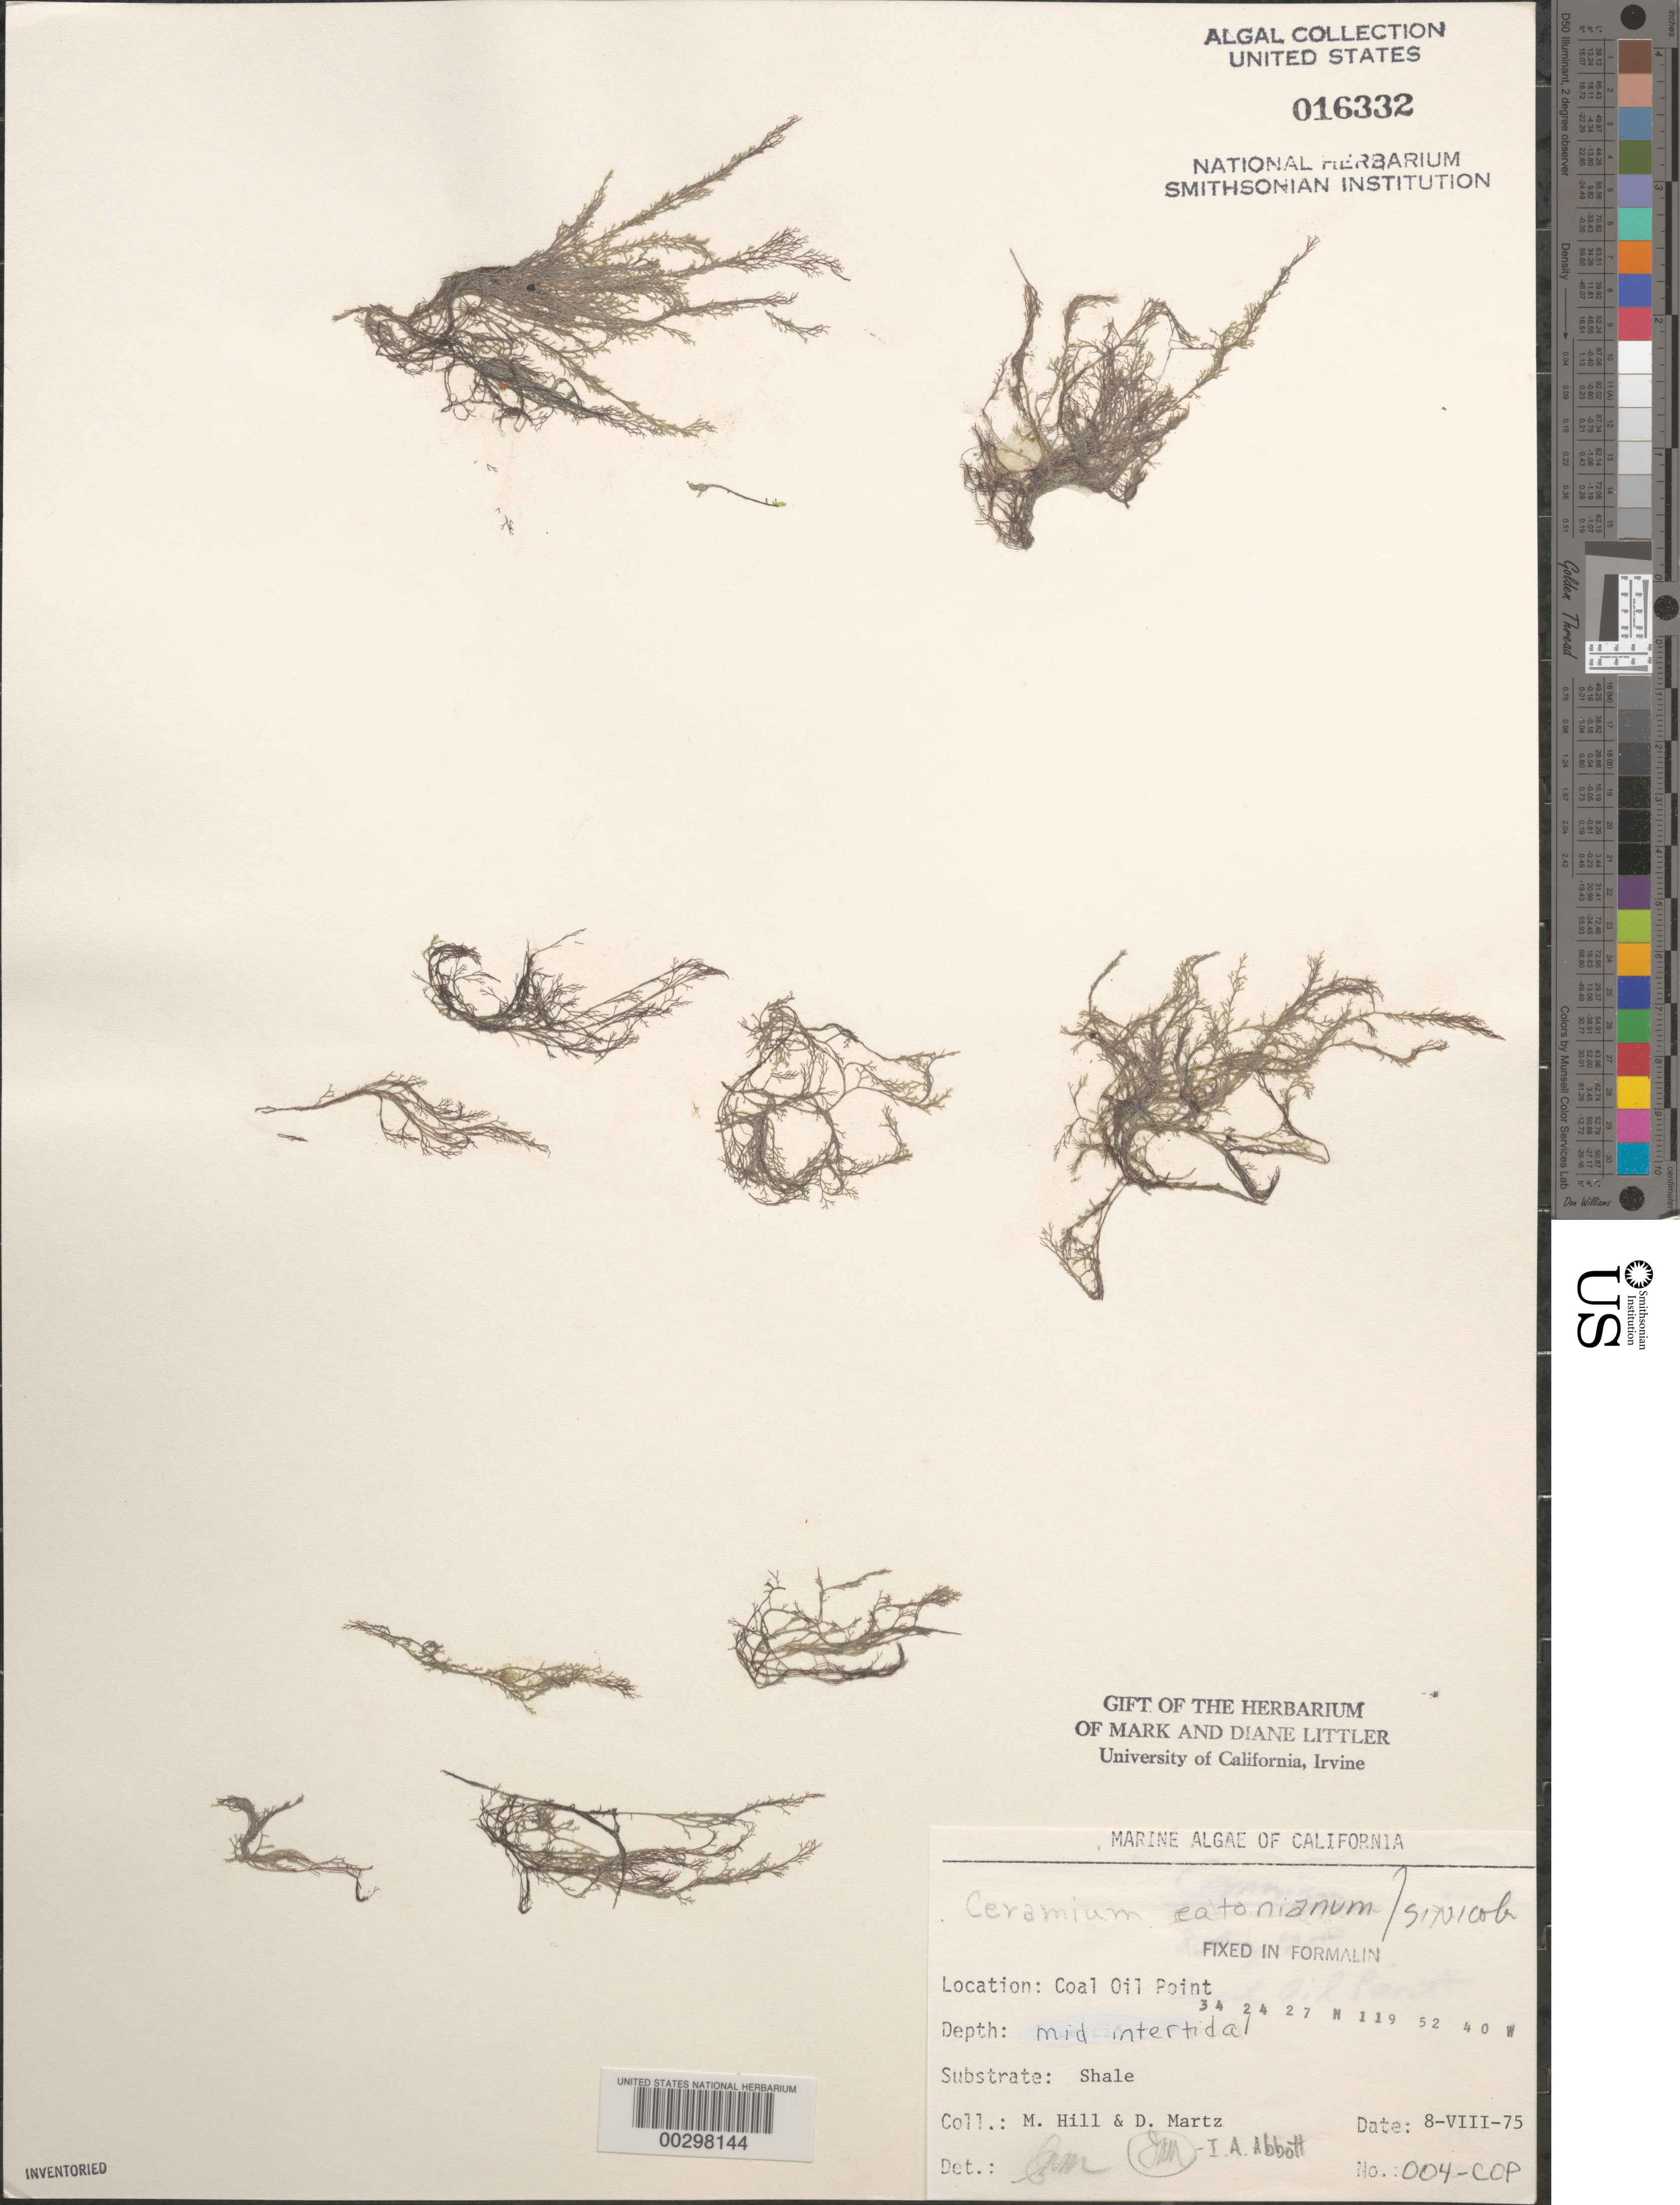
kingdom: Plantae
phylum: Rhodophyta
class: Florideophyceae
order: Ceramiales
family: Ceramiaceae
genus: Corallophila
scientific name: Corallophila eatoniana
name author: (Farl.) T.O. Cho et al.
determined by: Algae name updating Project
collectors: M. Hill & D. Martz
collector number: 004-cop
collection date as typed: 08 Aug 1975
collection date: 1975-08-08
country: United States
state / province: California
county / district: Santa Barbara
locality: Coal Oil Point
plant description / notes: BLM-SOCALBIGHT Rocky Intertidal Survey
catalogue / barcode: US 16332